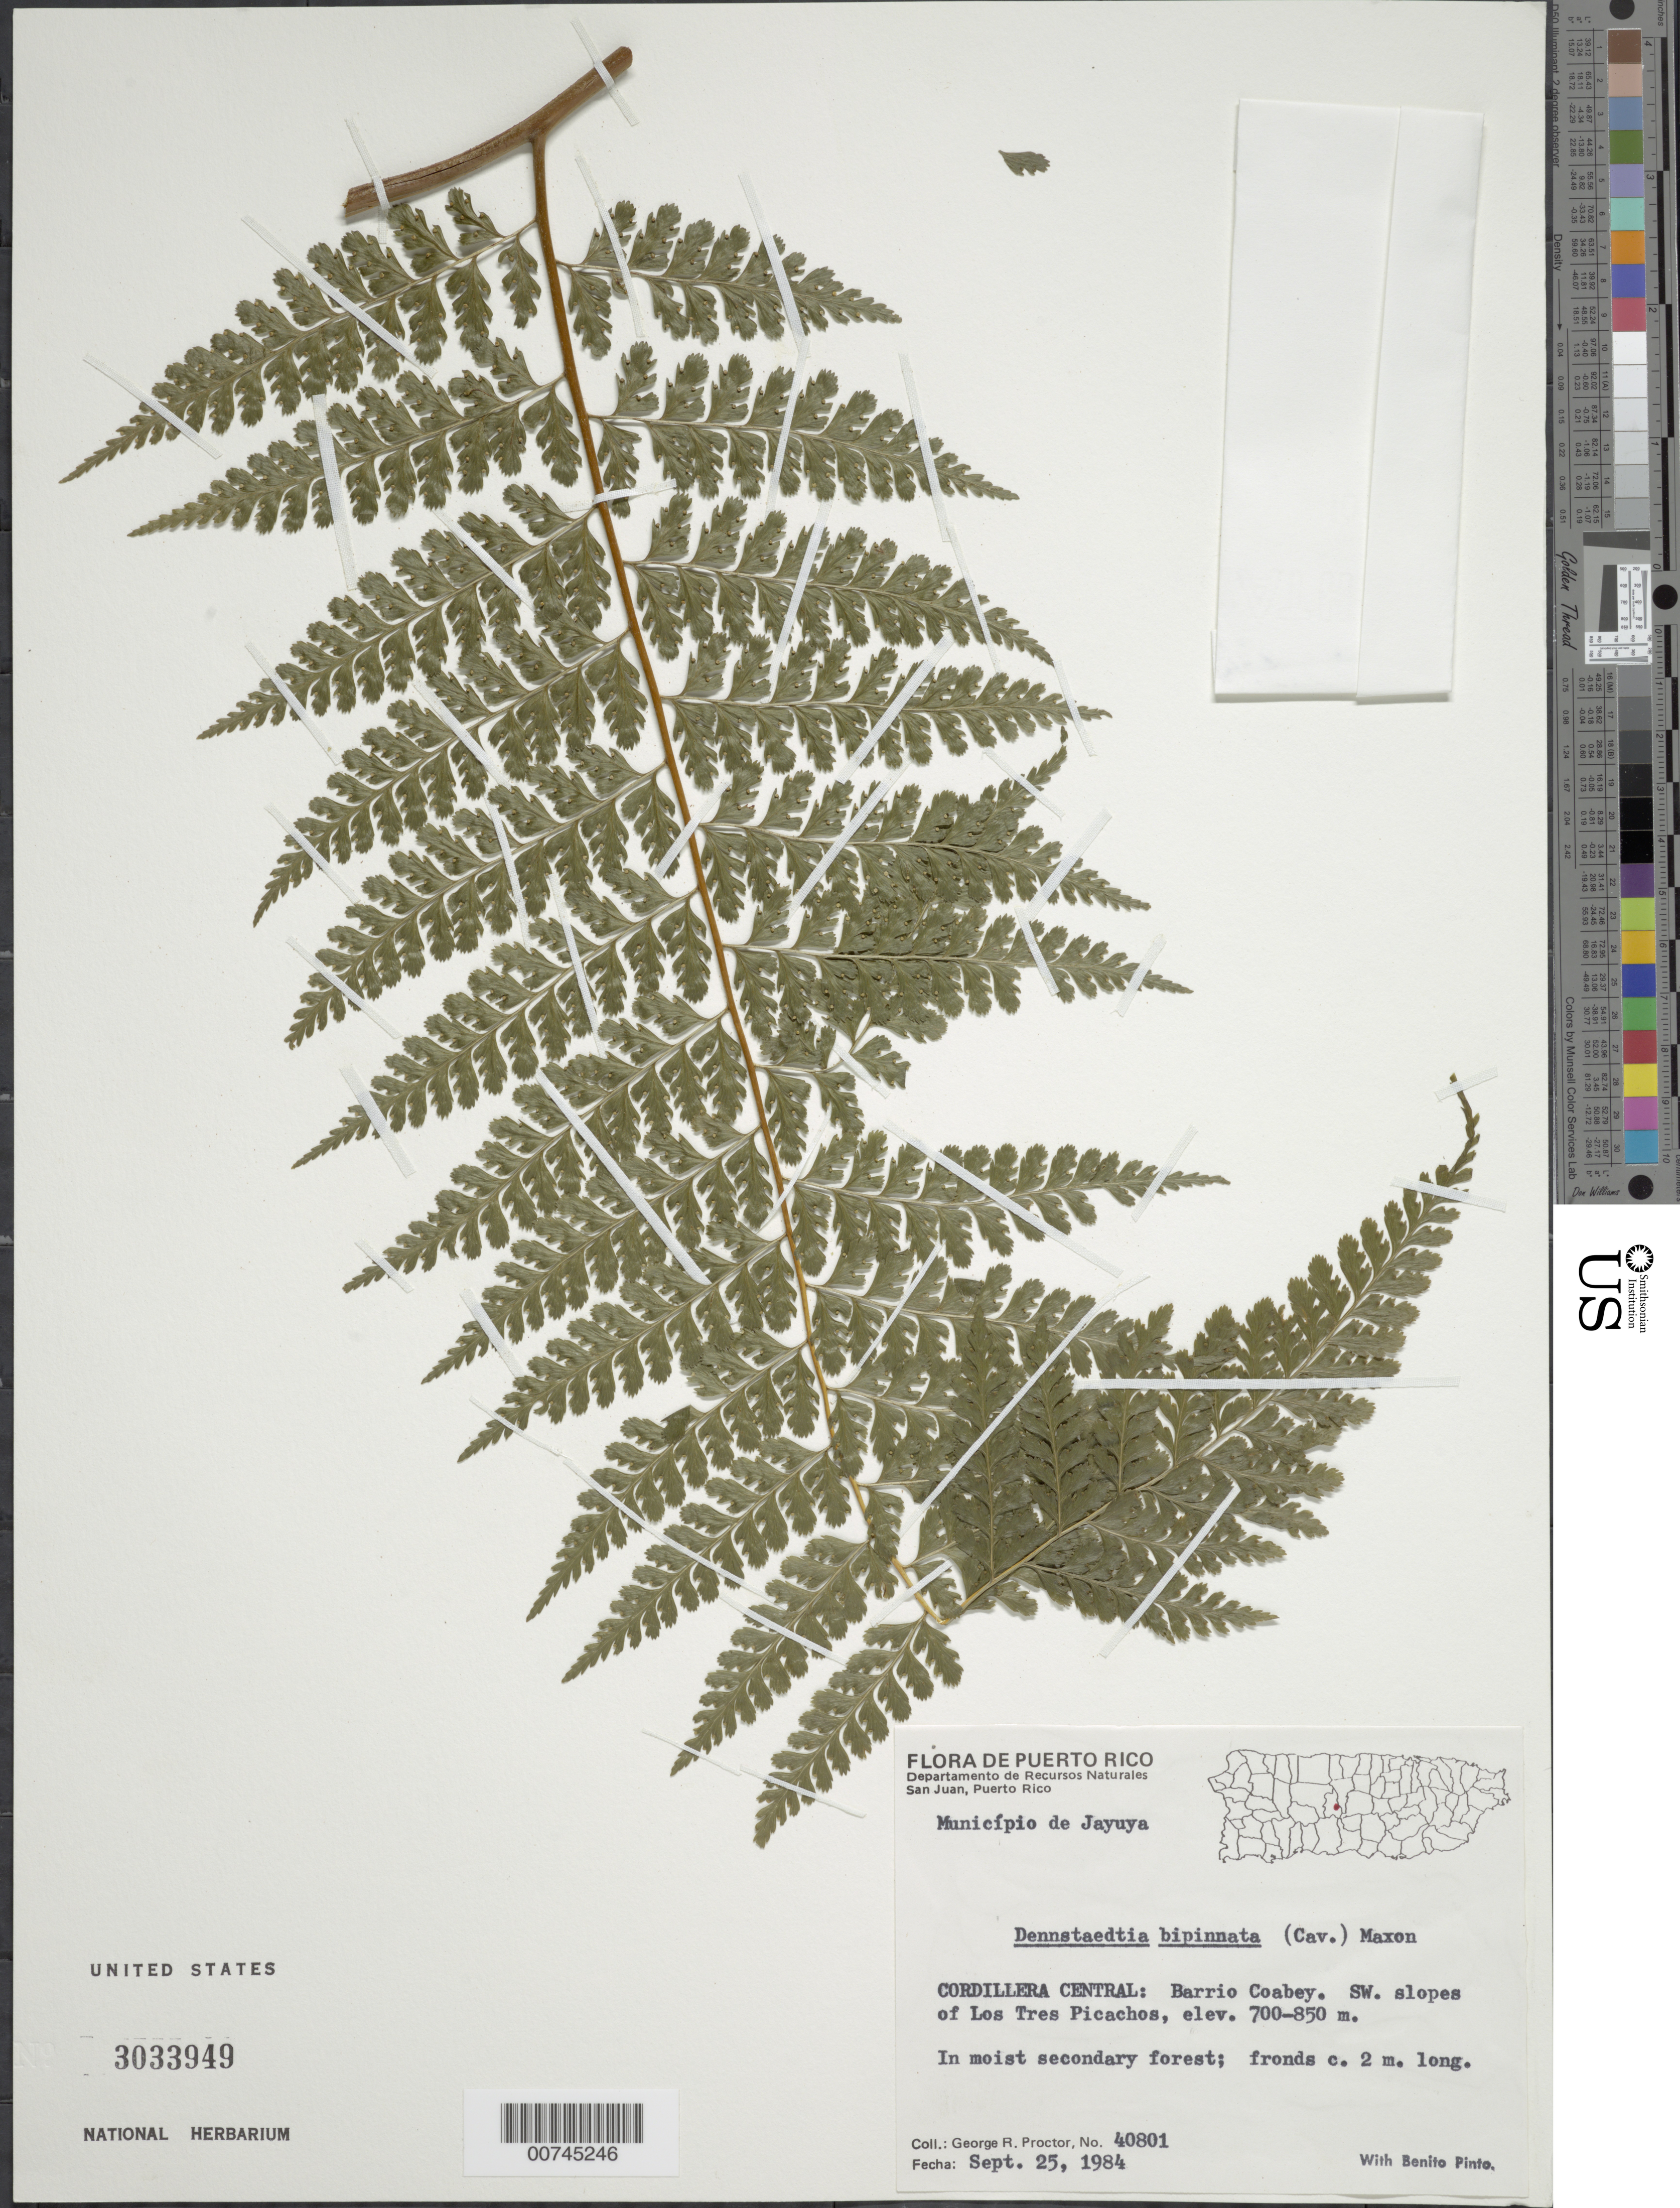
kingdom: Plantae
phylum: Tracheophyta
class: Polypodiopsida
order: Polypodiales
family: Dennstaedtiaceae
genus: Dennstaedtia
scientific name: Dennstaedtia bipinnata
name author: (Cav.) Maxon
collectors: G. R. Proctor & B. Pinto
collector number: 40801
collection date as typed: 25 Sep 1984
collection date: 1984-09-25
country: Puerto Rico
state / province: Jayuya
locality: Cordillera Central: Barrio Coabey. SW slopes of Los Tres Picachos. Municipio de Jayuya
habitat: In moist secondary forest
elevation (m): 700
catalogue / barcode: US 3033949